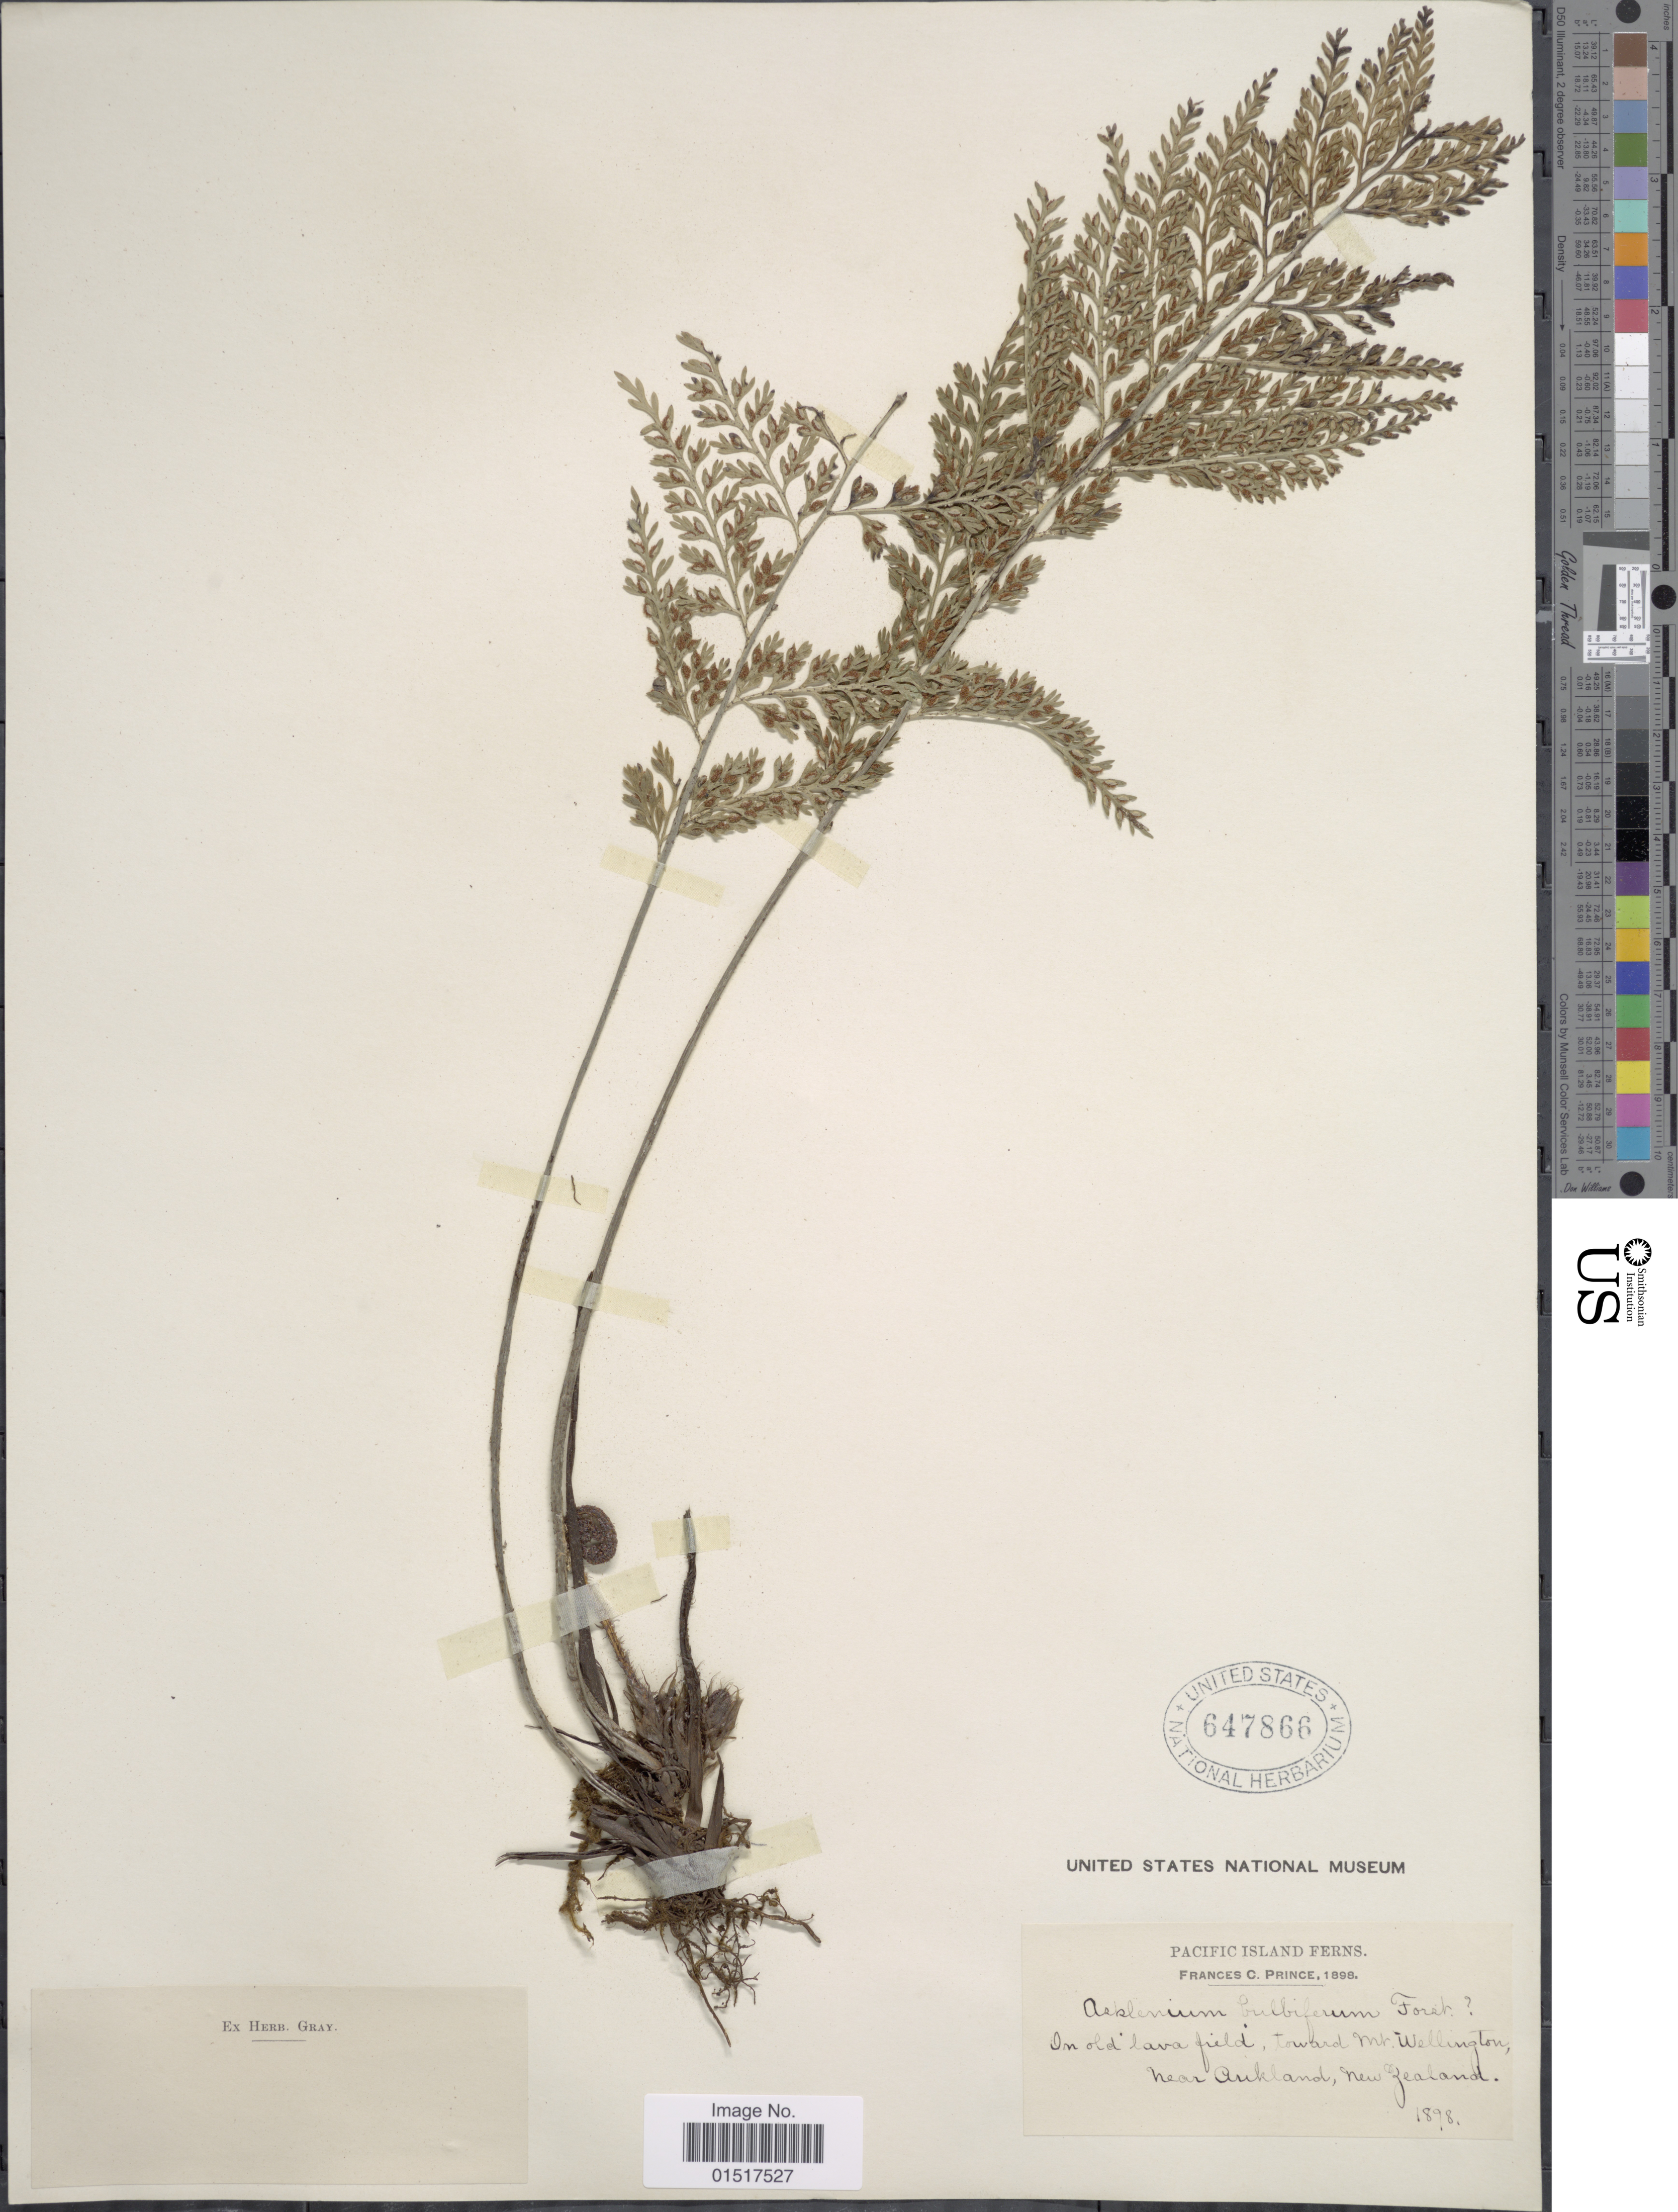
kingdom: Plantae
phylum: Tracheophyta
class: Polypodiopsida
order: Polypodiales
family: Aspleniaceae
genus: Asplenium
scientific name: Asplenium bulbiferum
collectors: F. Prince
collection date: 1898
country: New Zealand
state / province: Auckland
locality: Pacific Island Ferns. Near Aukland, New Zealand.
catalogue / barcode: US 647866